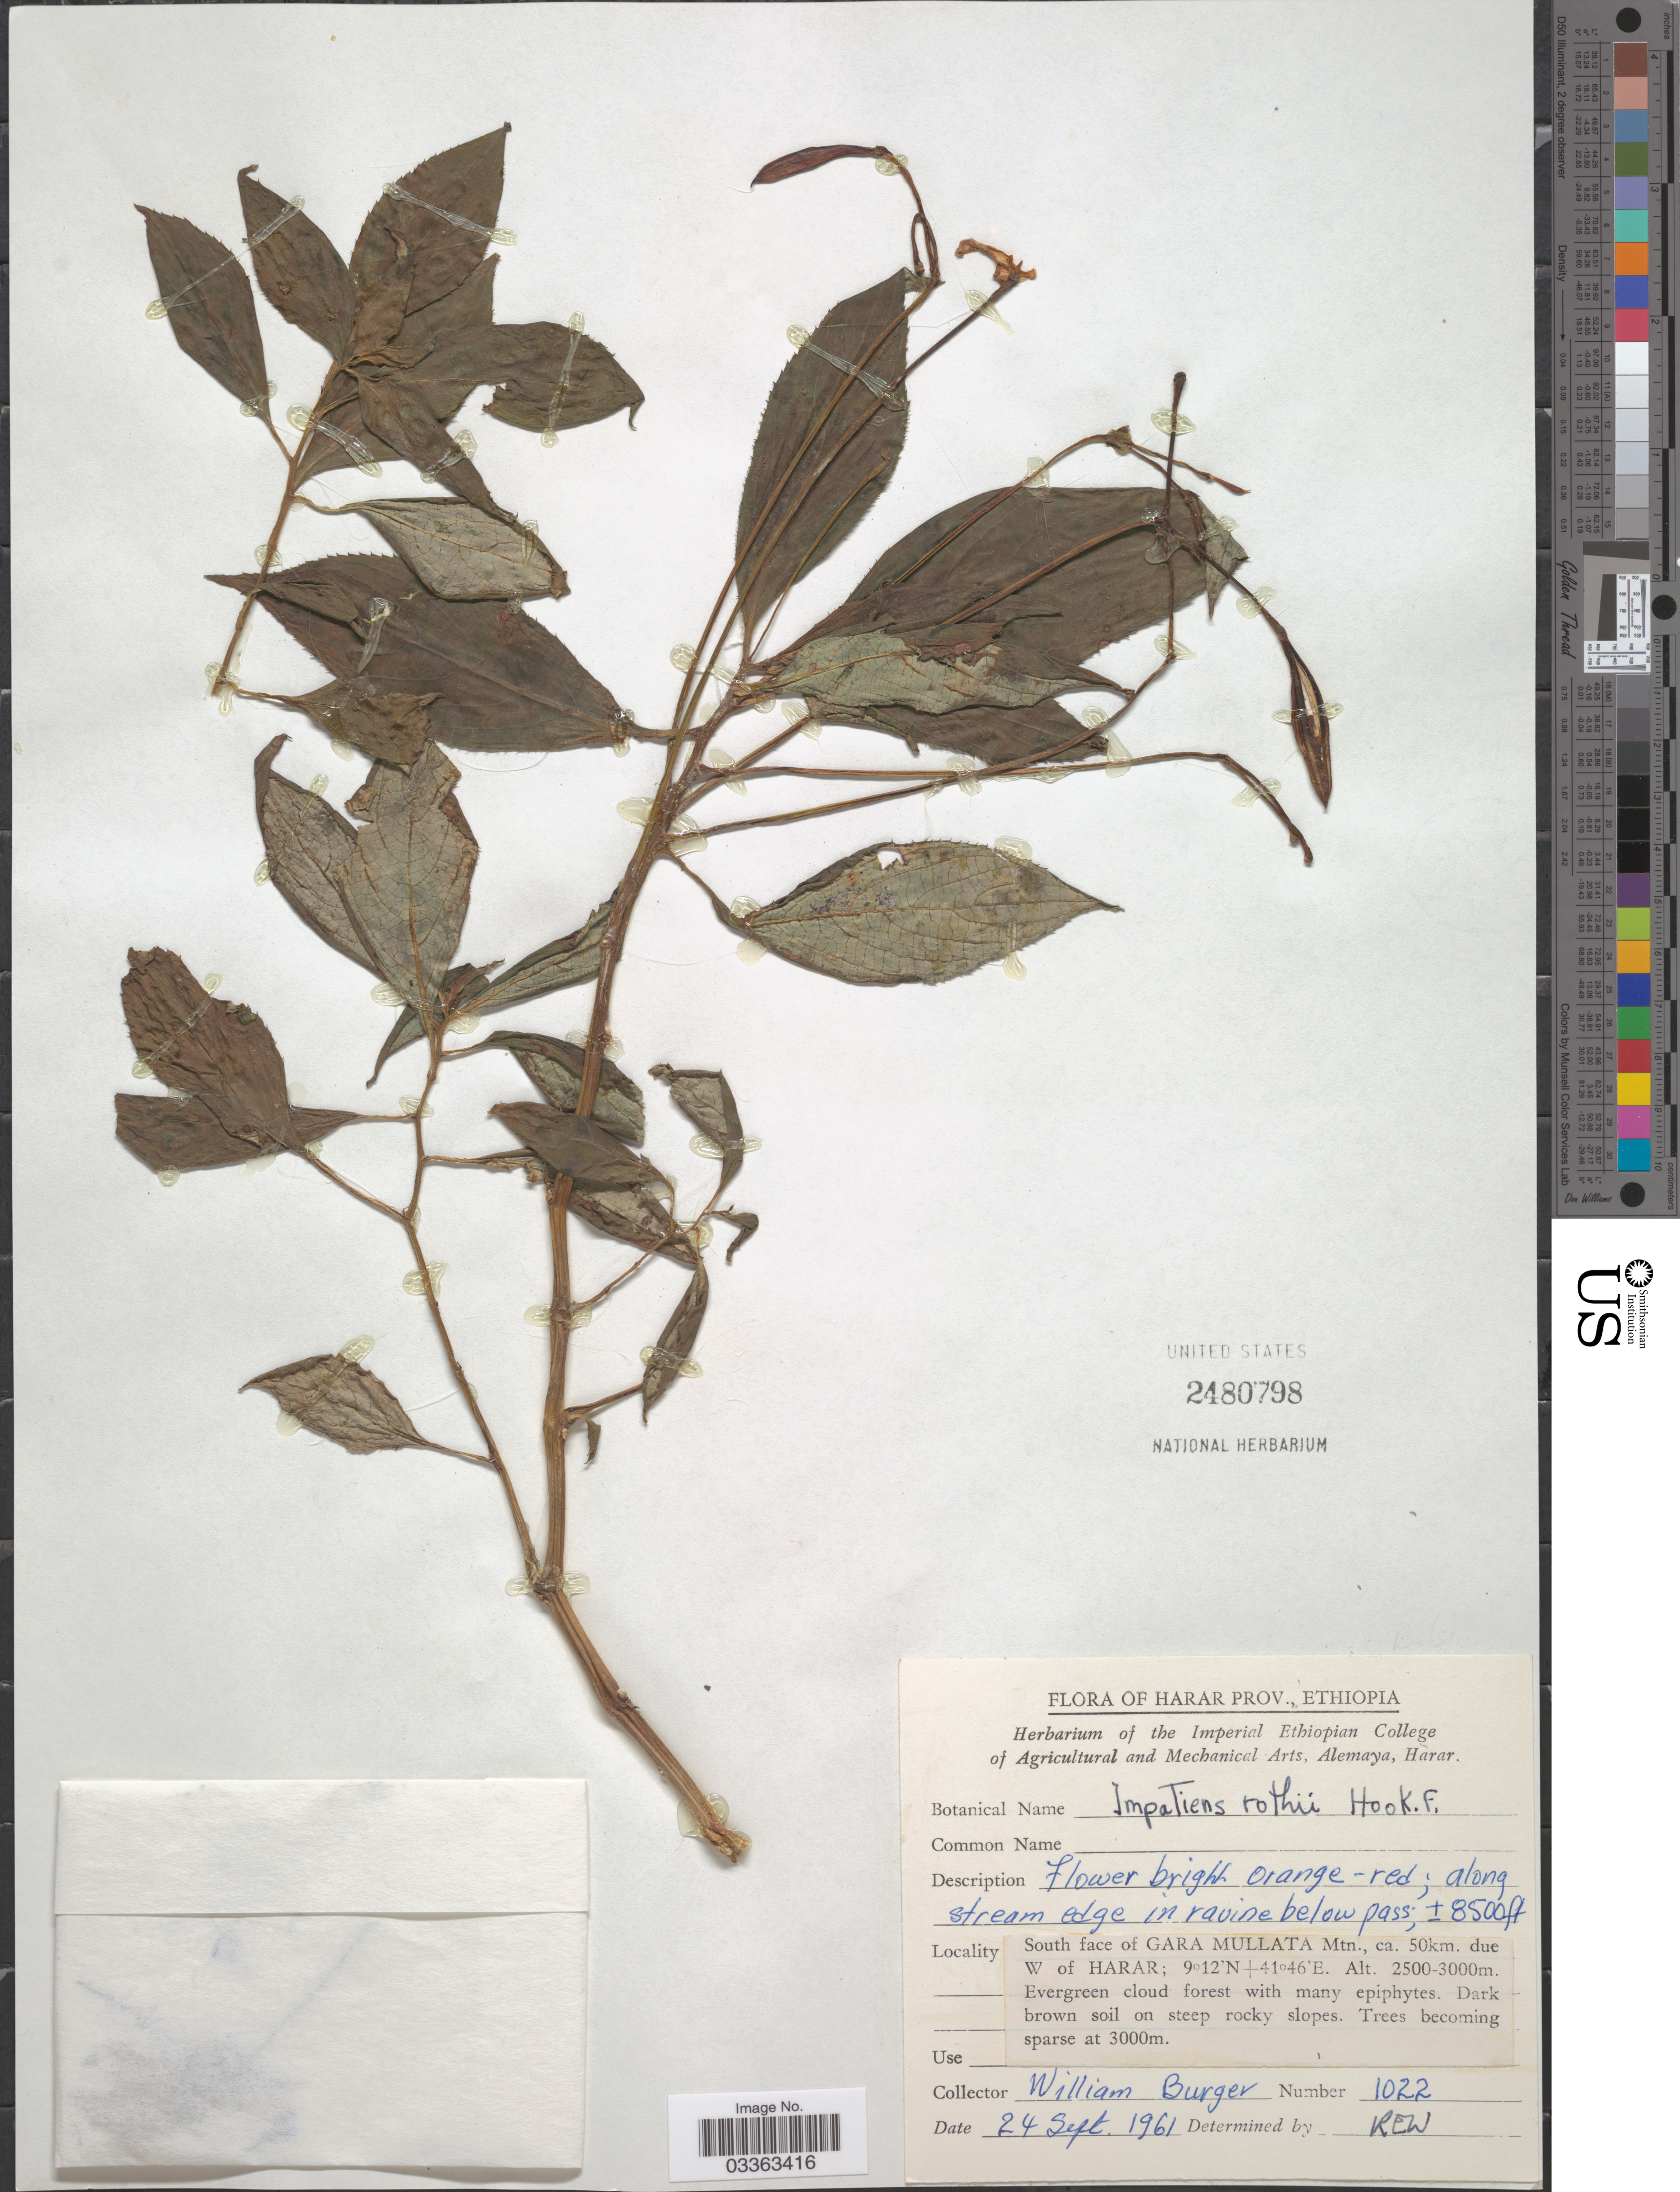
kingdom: Plantae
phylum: Tracheophyta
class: Magnoliopsida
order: Ericales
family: Balsaminaceae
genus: Impatiens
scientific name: Impatiens rothii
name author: Hook. f.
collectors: W. Burger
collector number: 1022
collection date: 1961-09-24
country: Ethiopia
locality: Harar Prov., South face of Gara Mullata Mtn., ca. 50km. due W of Harar.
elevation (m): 2500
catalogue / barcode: US 2480798